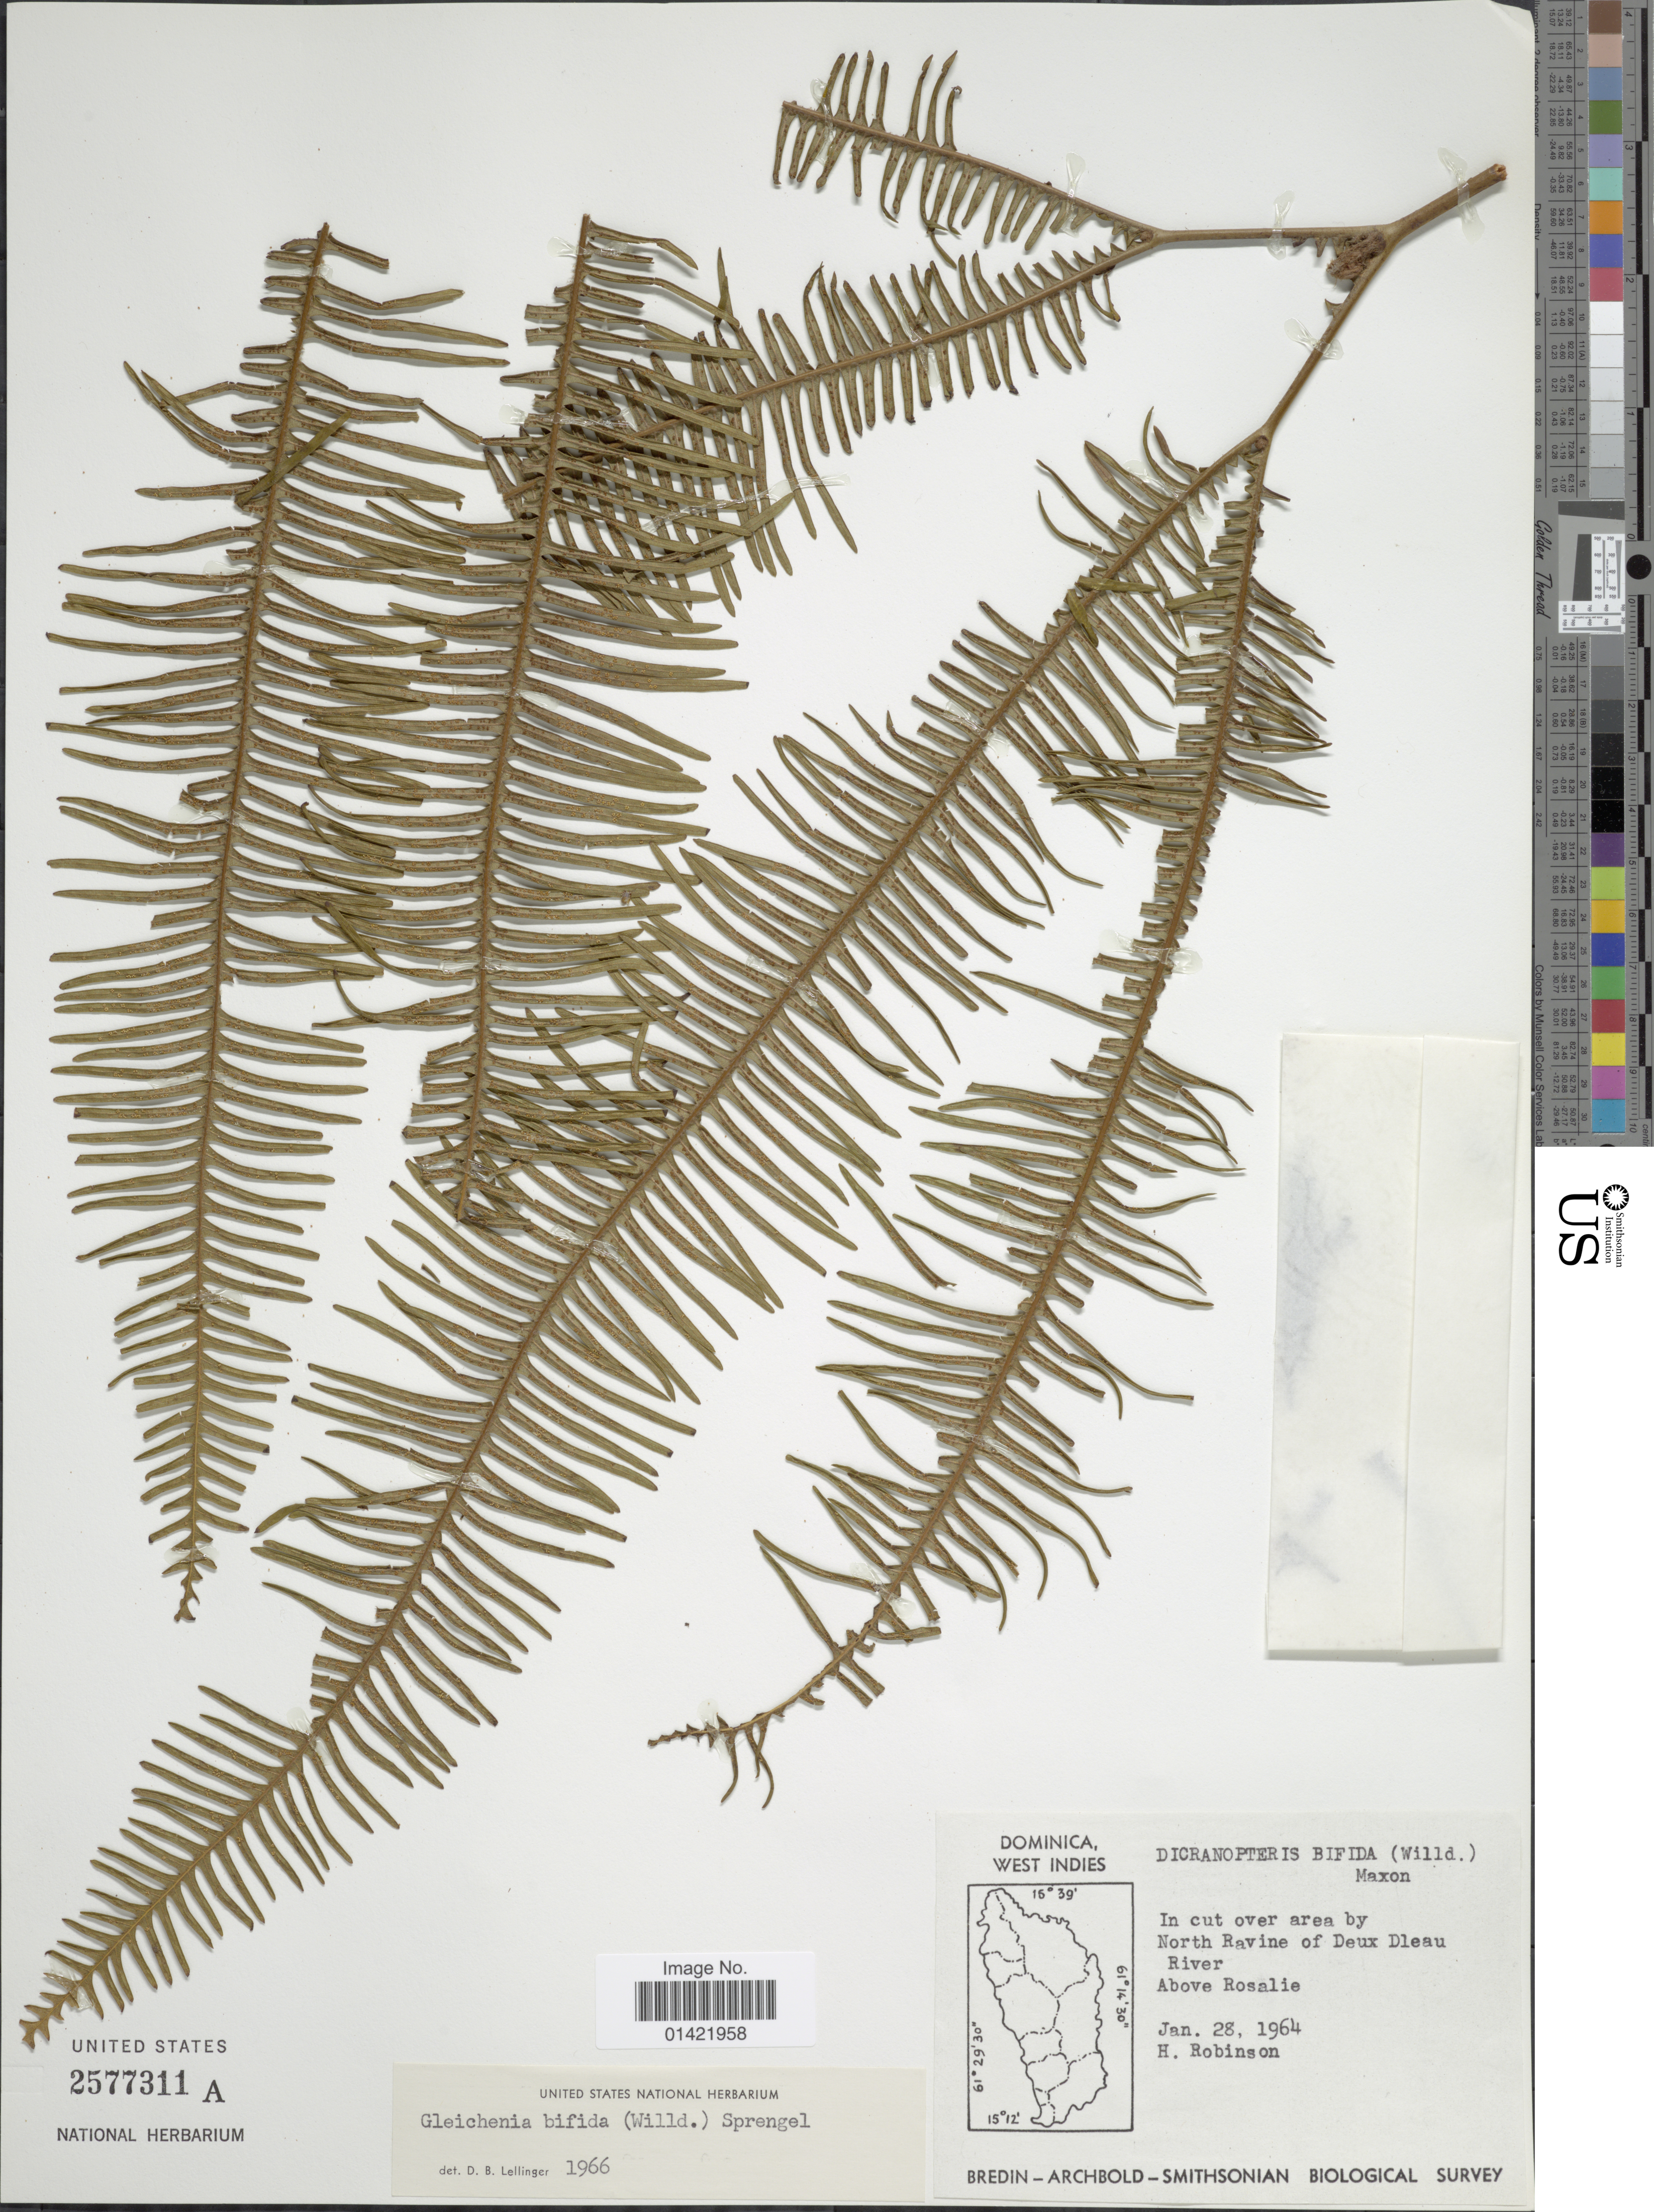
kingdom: Plantae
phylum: Tracheophyta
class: Polypodiopsida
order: Gleicheniales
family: Gleicheniaceae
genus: Sticherus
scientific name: Sticherus bifidus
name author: (Willd.) Ching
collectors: H. Robinson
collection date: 1964-01-28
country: Dominica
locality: West Indies. In cut over area by North Ravine of Deux Dleau River. Above Rosalie.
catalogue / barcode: US 2577311A